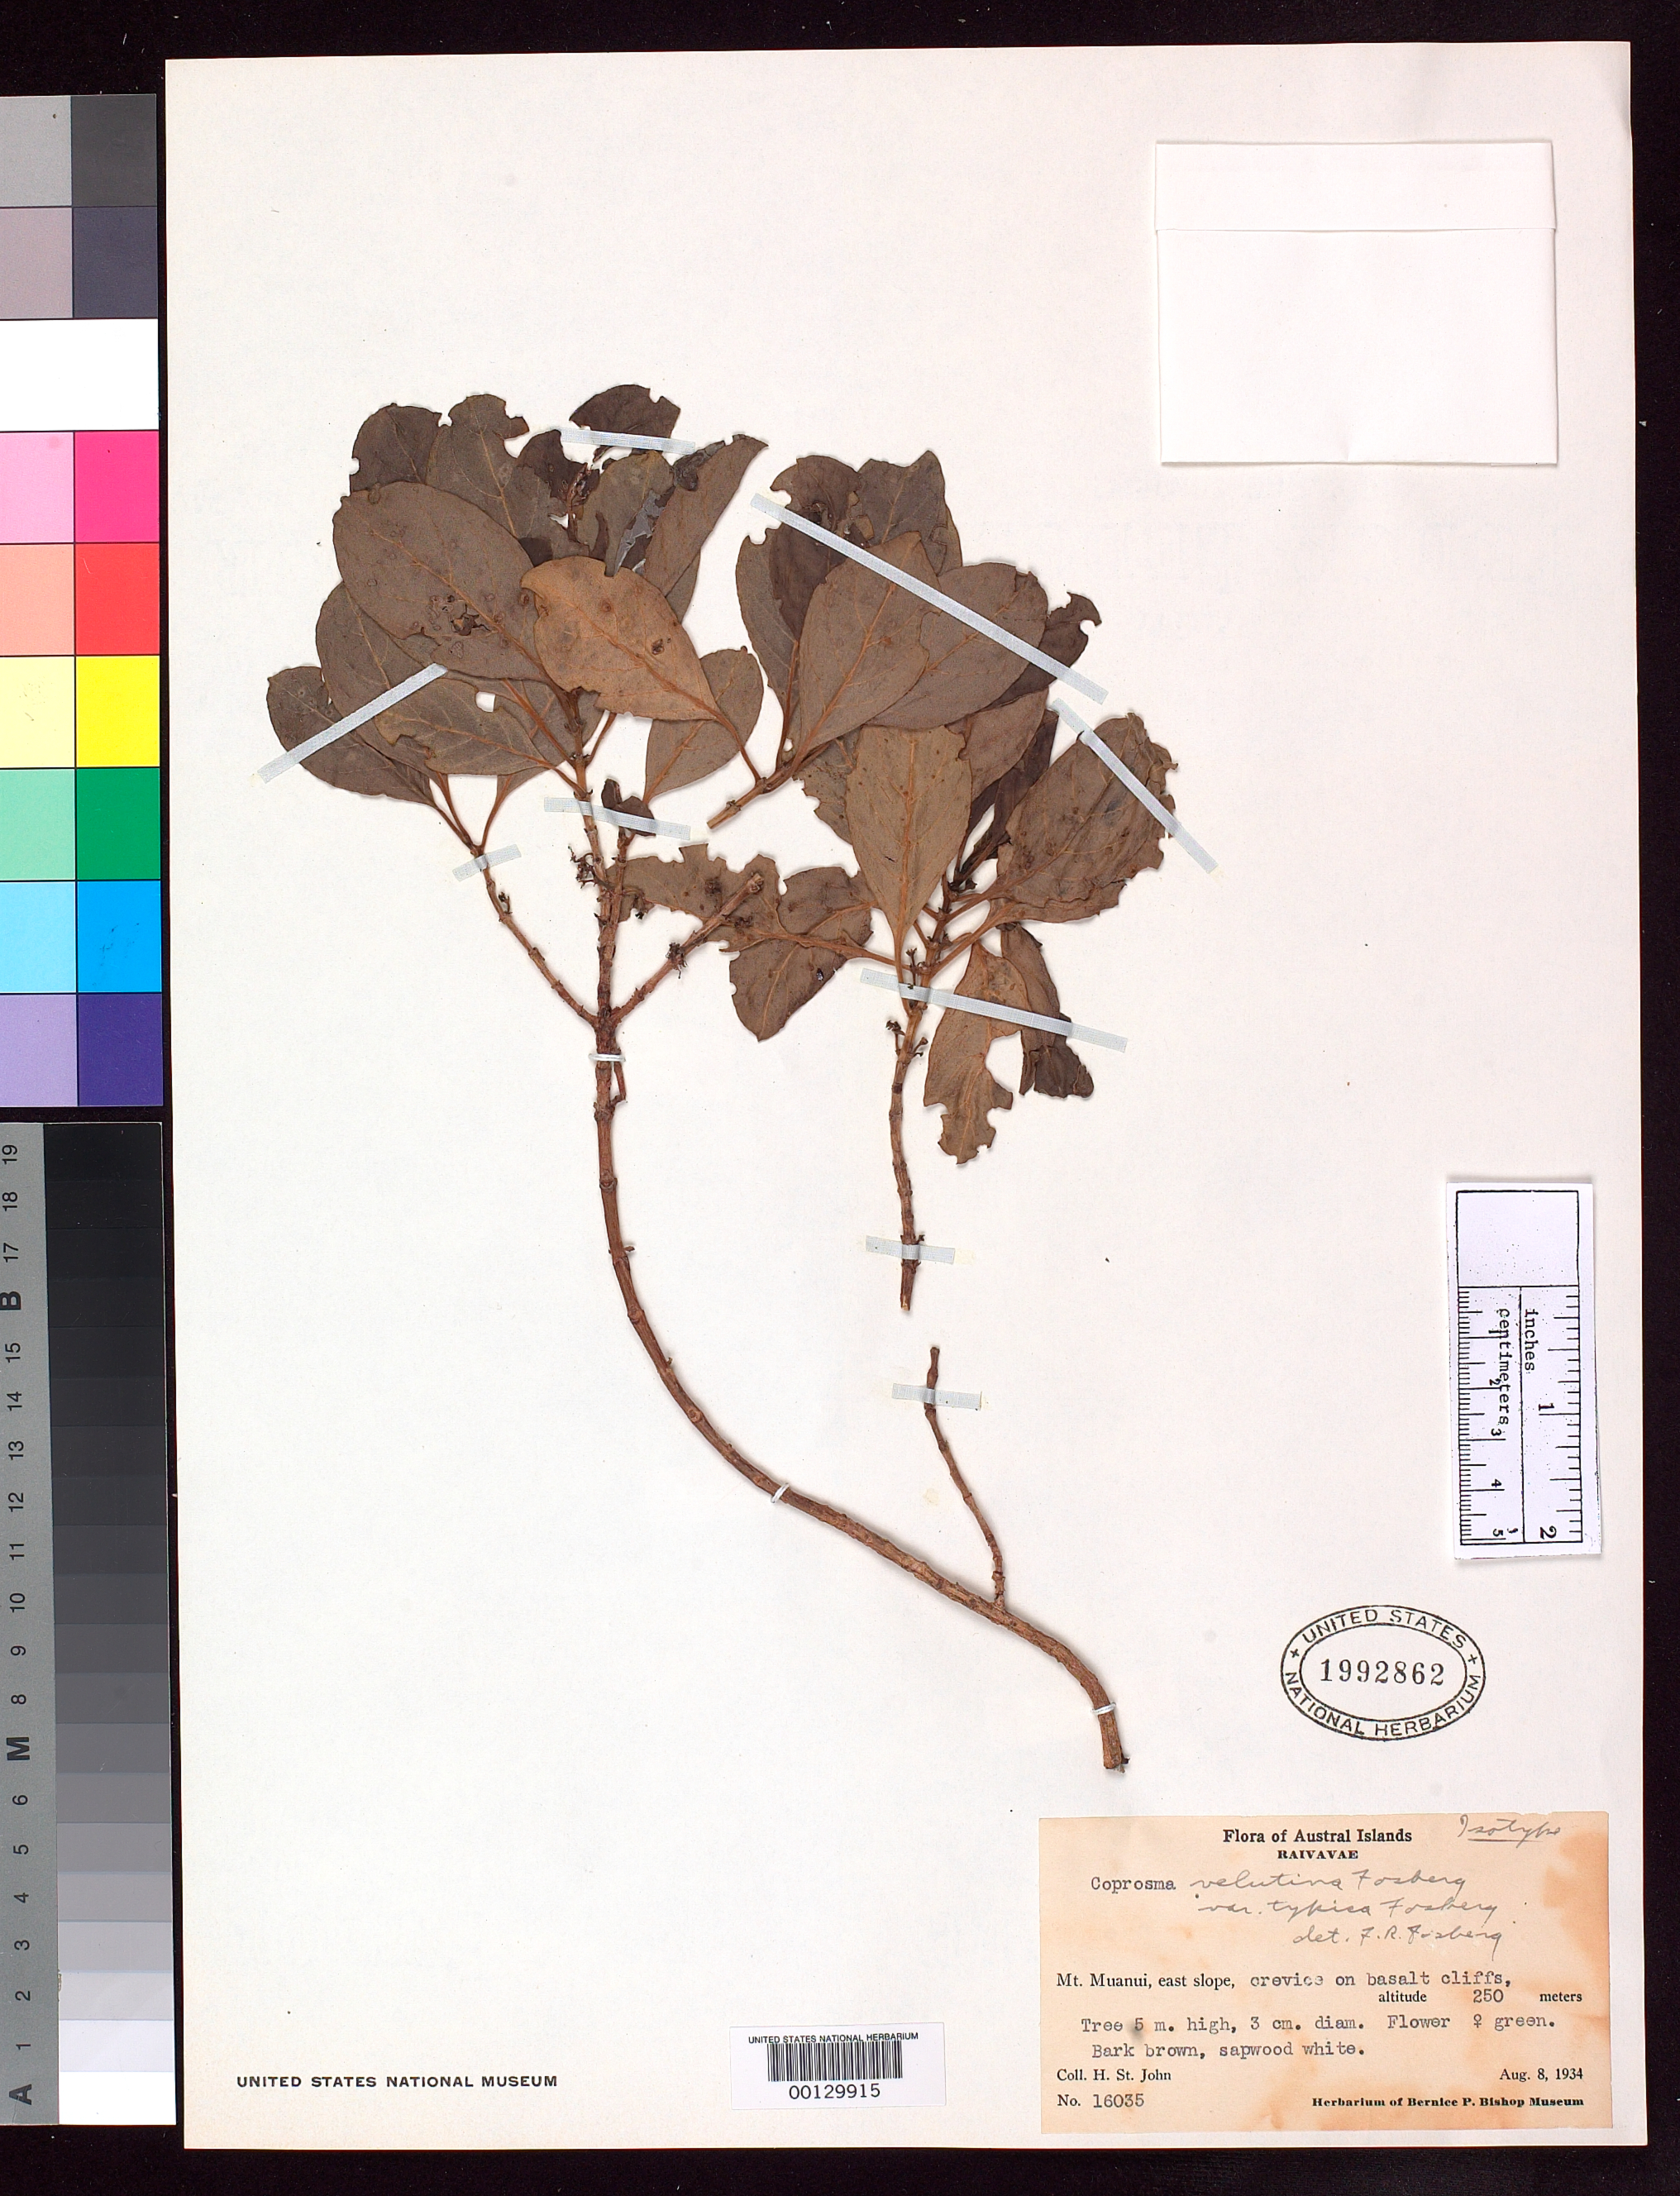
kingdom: Plantae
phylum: Tracheophyta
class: Magnoliopsida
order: Gentianales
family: Rubiaceae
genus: Coprosma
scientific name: Coprosma velutina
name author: Fosberg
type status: Isotype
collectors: H. St. John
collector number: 16035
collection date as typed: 08 Aug 1934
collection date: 1934-08-08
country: French Polynesia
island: Raivavae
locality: S slope of Mount Muanui. [Tubuai Is.]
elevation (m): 250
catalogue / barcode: US 1992862